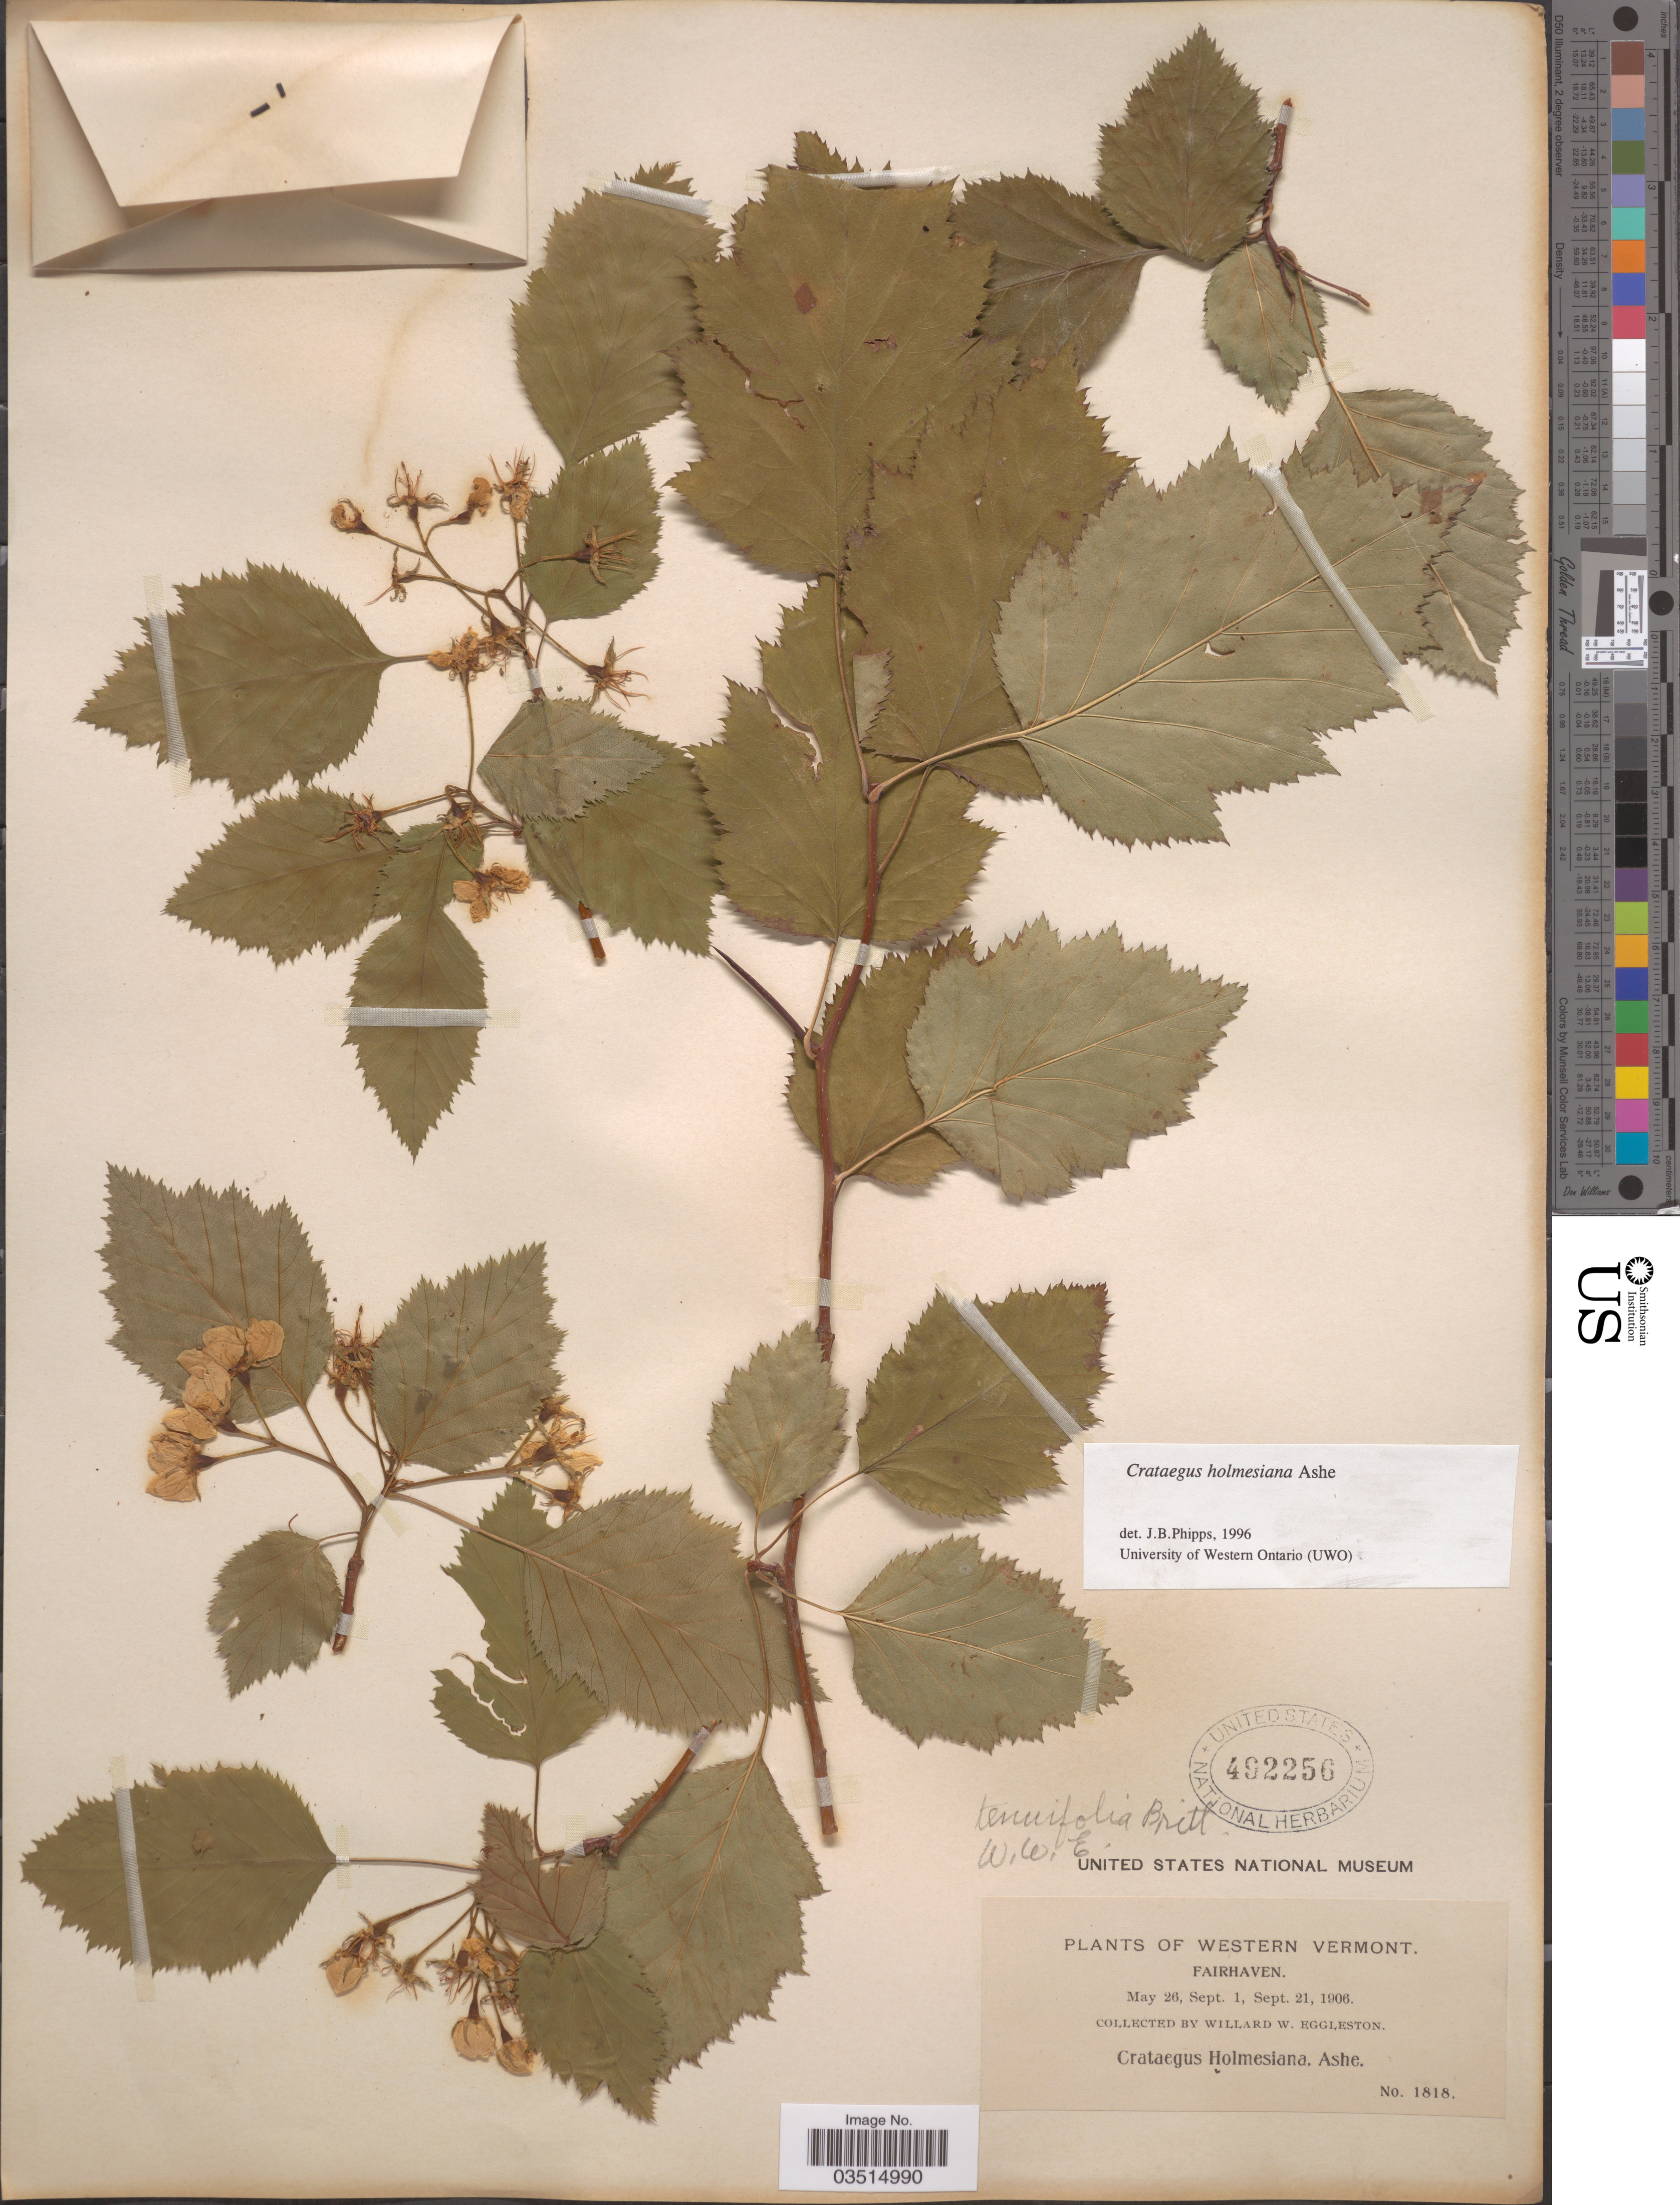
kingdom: Plantae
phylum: Tracheophyta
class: Magnoliopsida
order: Rosales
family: Rosaceae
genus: Crataegus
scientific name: Crataegus holmesiana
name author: Ashe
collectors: W. W. Eggleston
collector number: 1818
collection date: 1906-05-26/1906-09-21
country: United States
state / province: Vermont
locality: Western Vermont. Fairhaven.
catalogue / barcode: US 492256